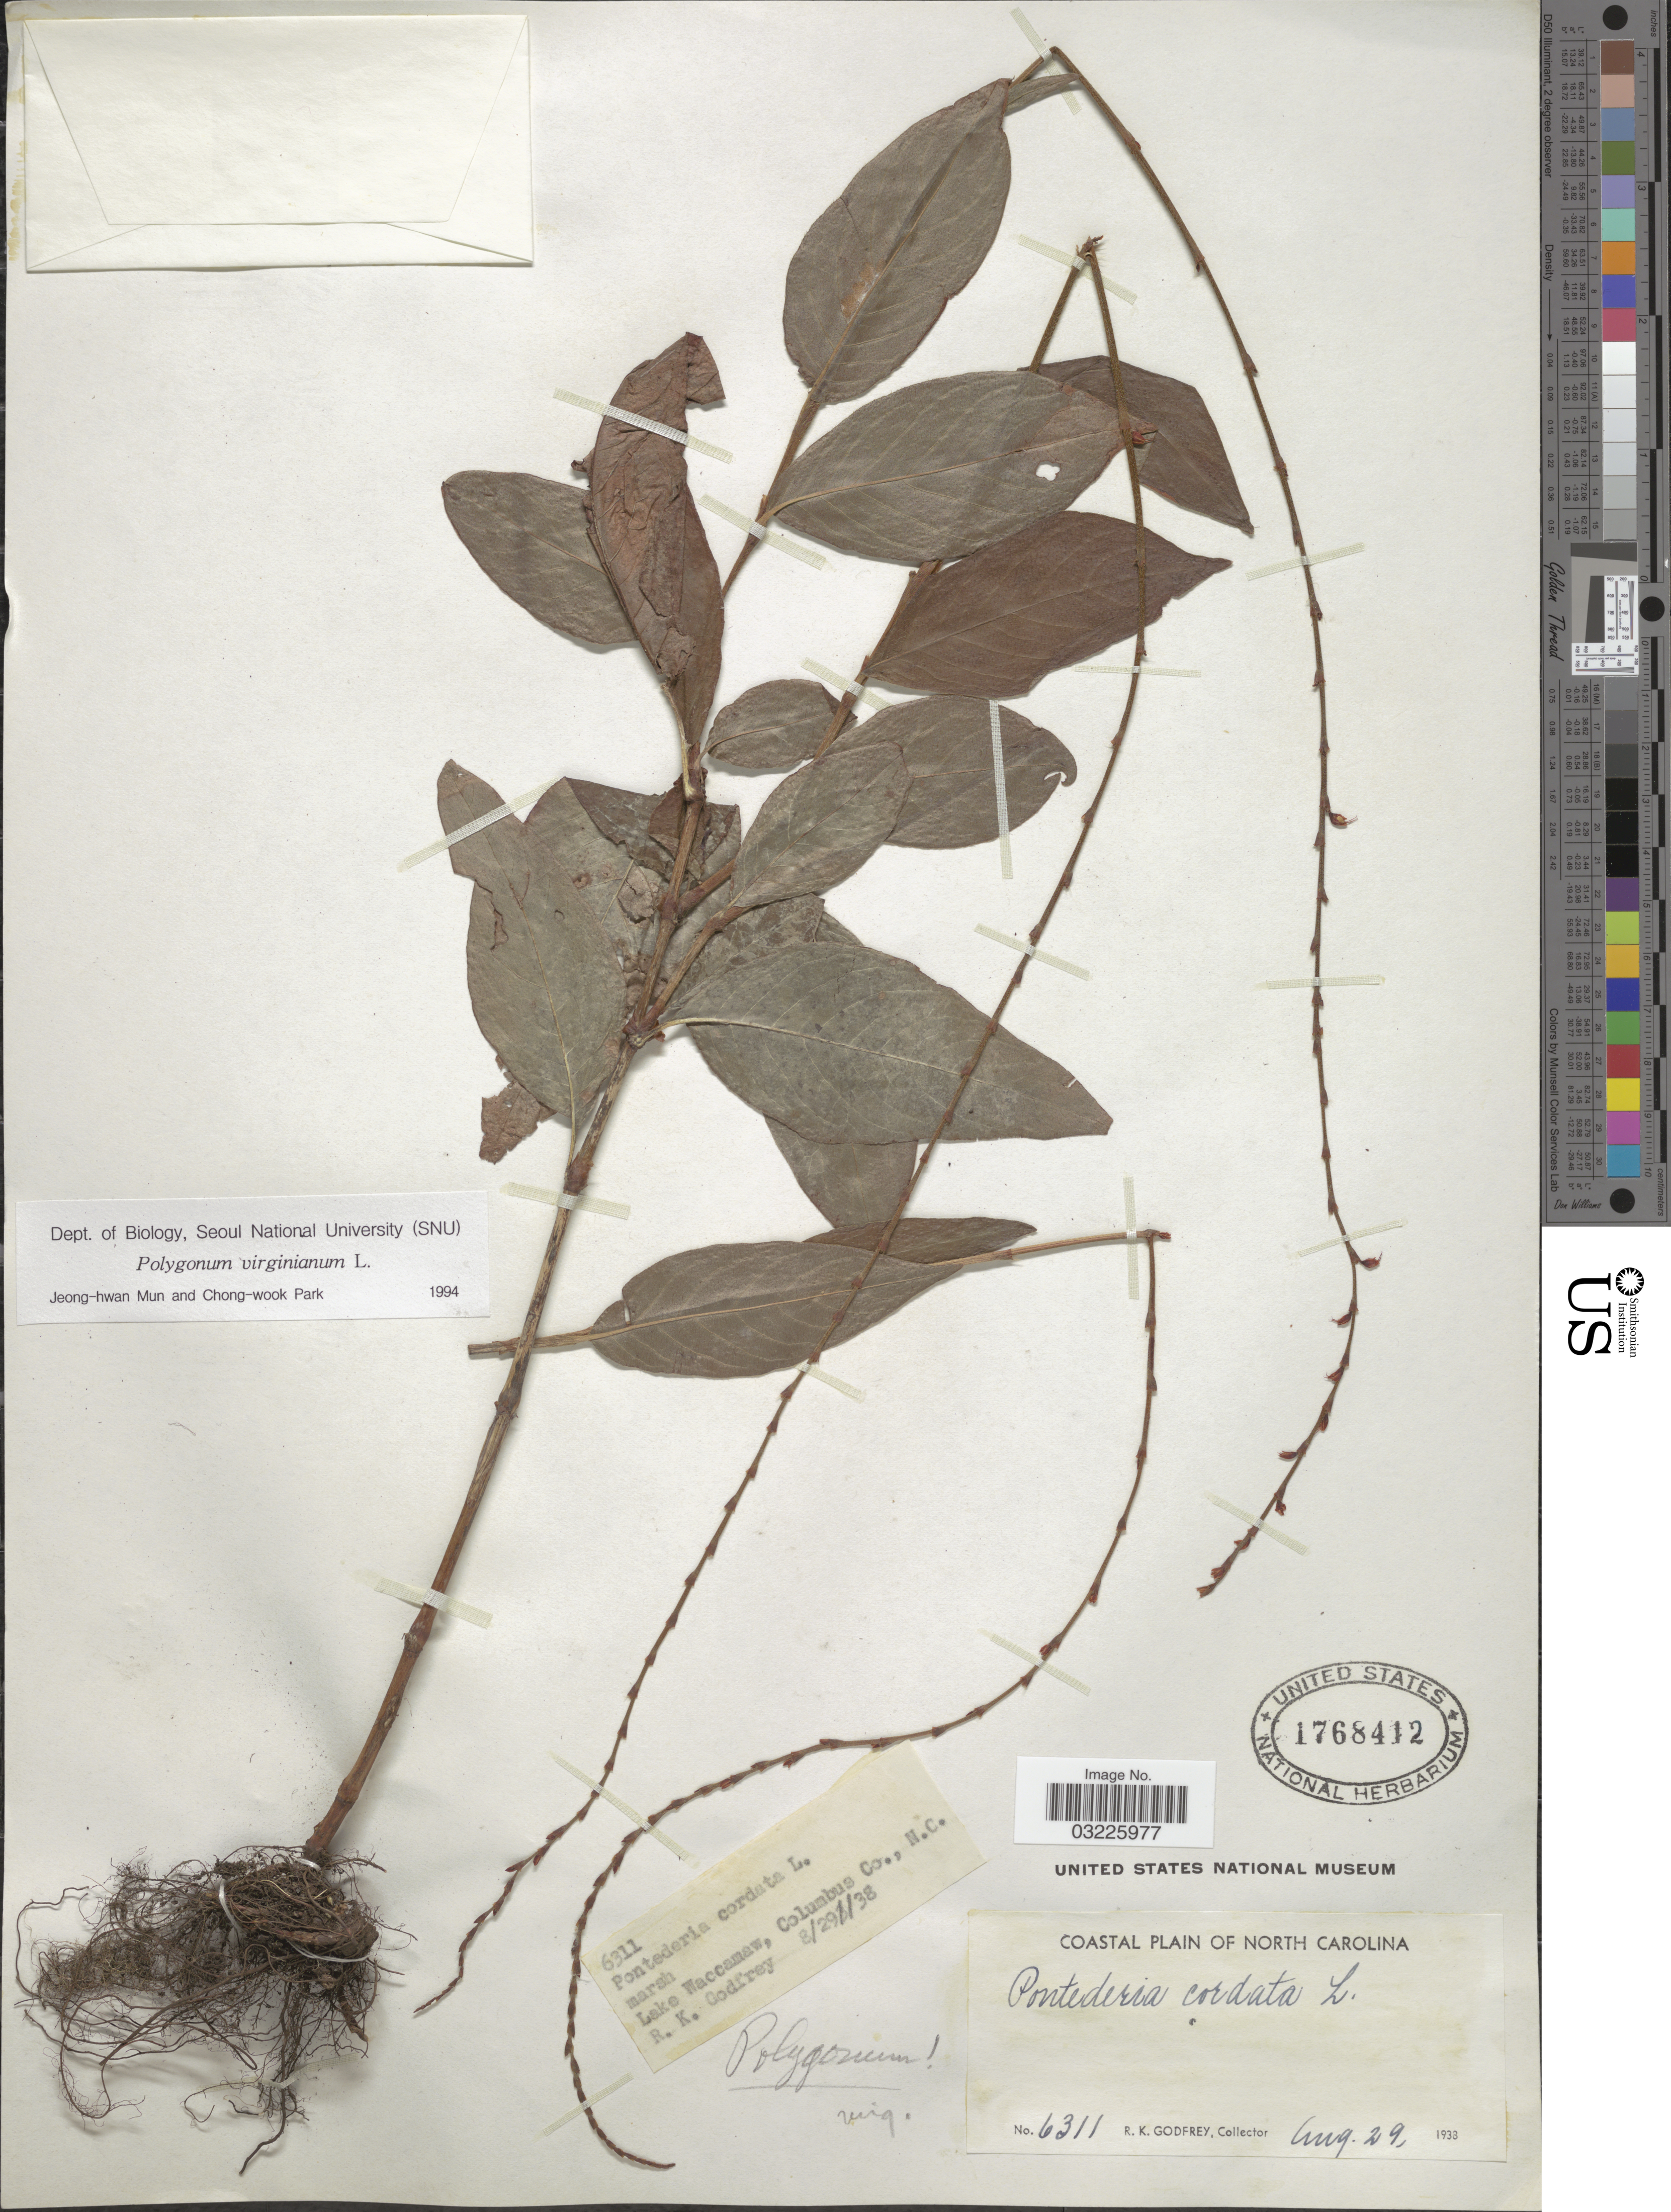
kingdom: Plantae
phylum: Tracheophyta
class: Magnoliopsida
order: Caryophyllales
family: Polygonaceae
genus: Persicaria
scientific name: Persicaria virginiana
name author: (L.) Gaertn.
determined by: Atha, D. E.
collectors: R. K. Godfrey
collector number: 6311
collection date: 1933-08-29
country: United States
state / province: North Carolina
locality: Coastal Plain. Lake Waccamaw, Columbus Co.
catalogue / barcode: US 1768412